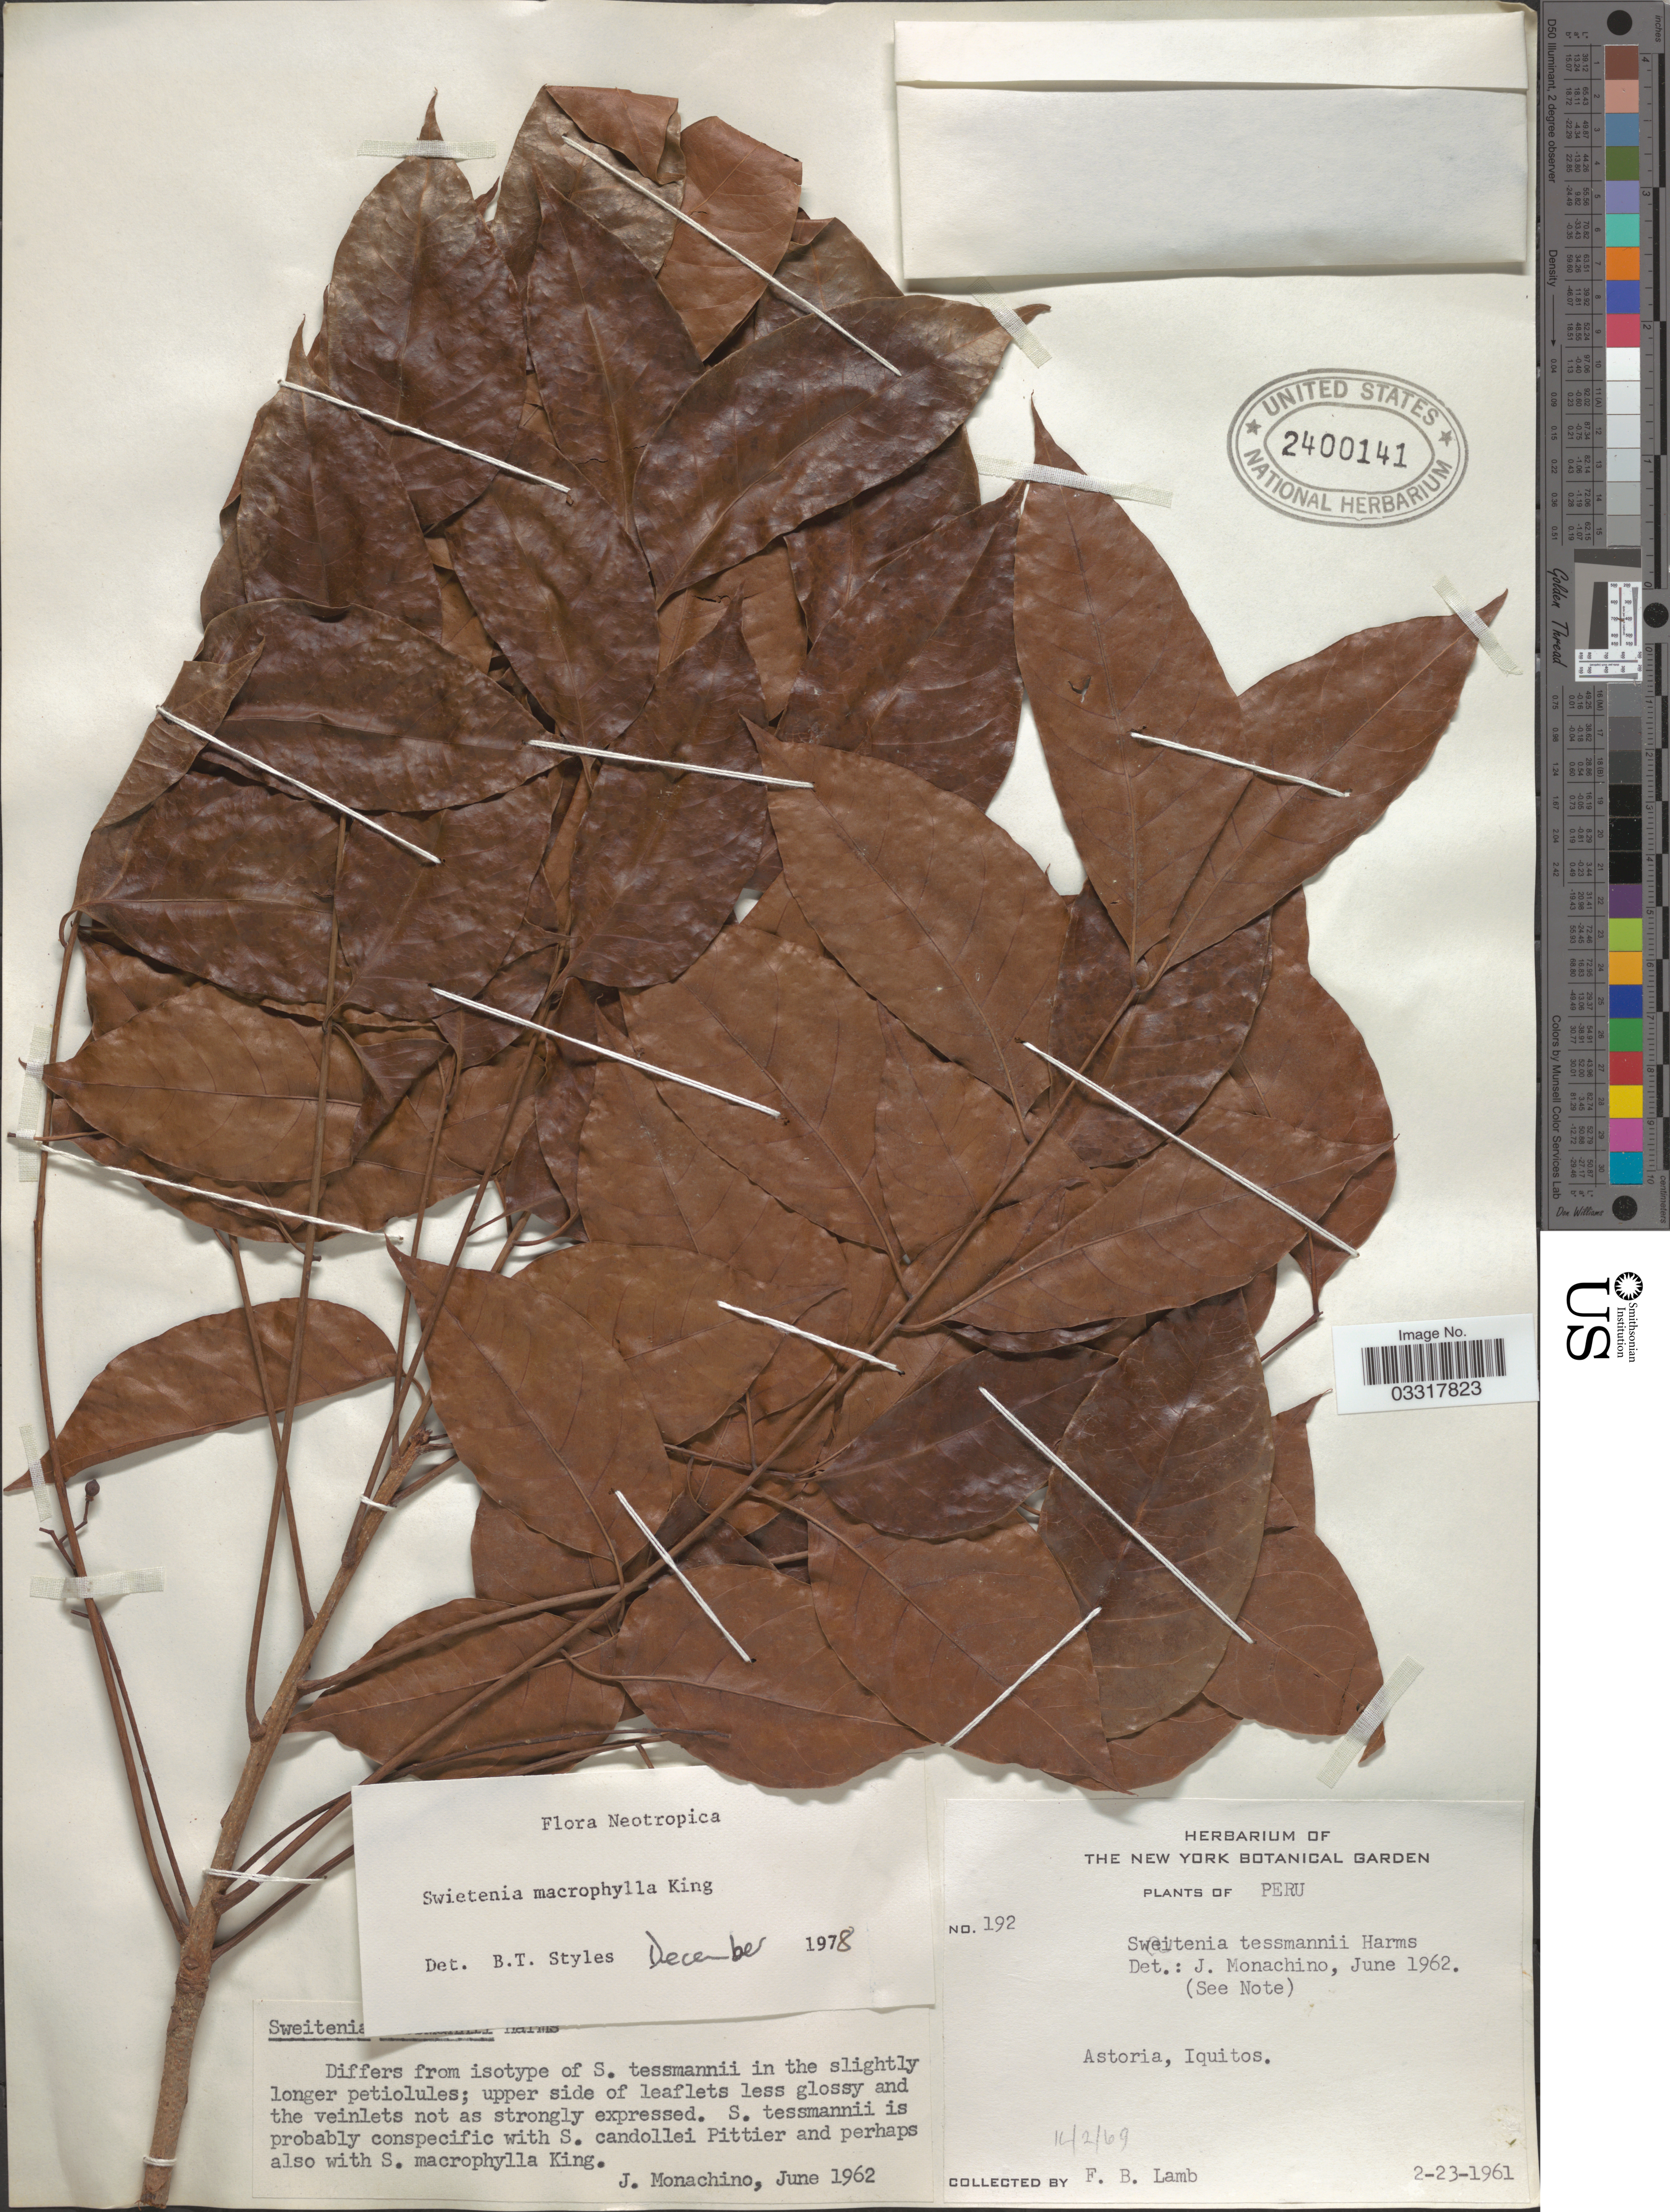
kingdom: Plantae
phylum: Tracheophyta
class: Magnoliopsida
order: Sapindales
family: Meliaceae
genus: Swietenia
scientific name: Swietenia macrophylla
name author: King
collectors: F. B. Lamb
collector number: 192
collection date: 1961-02-23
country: Peru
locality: Astoria, Iquitos.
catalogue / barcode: US 2400141